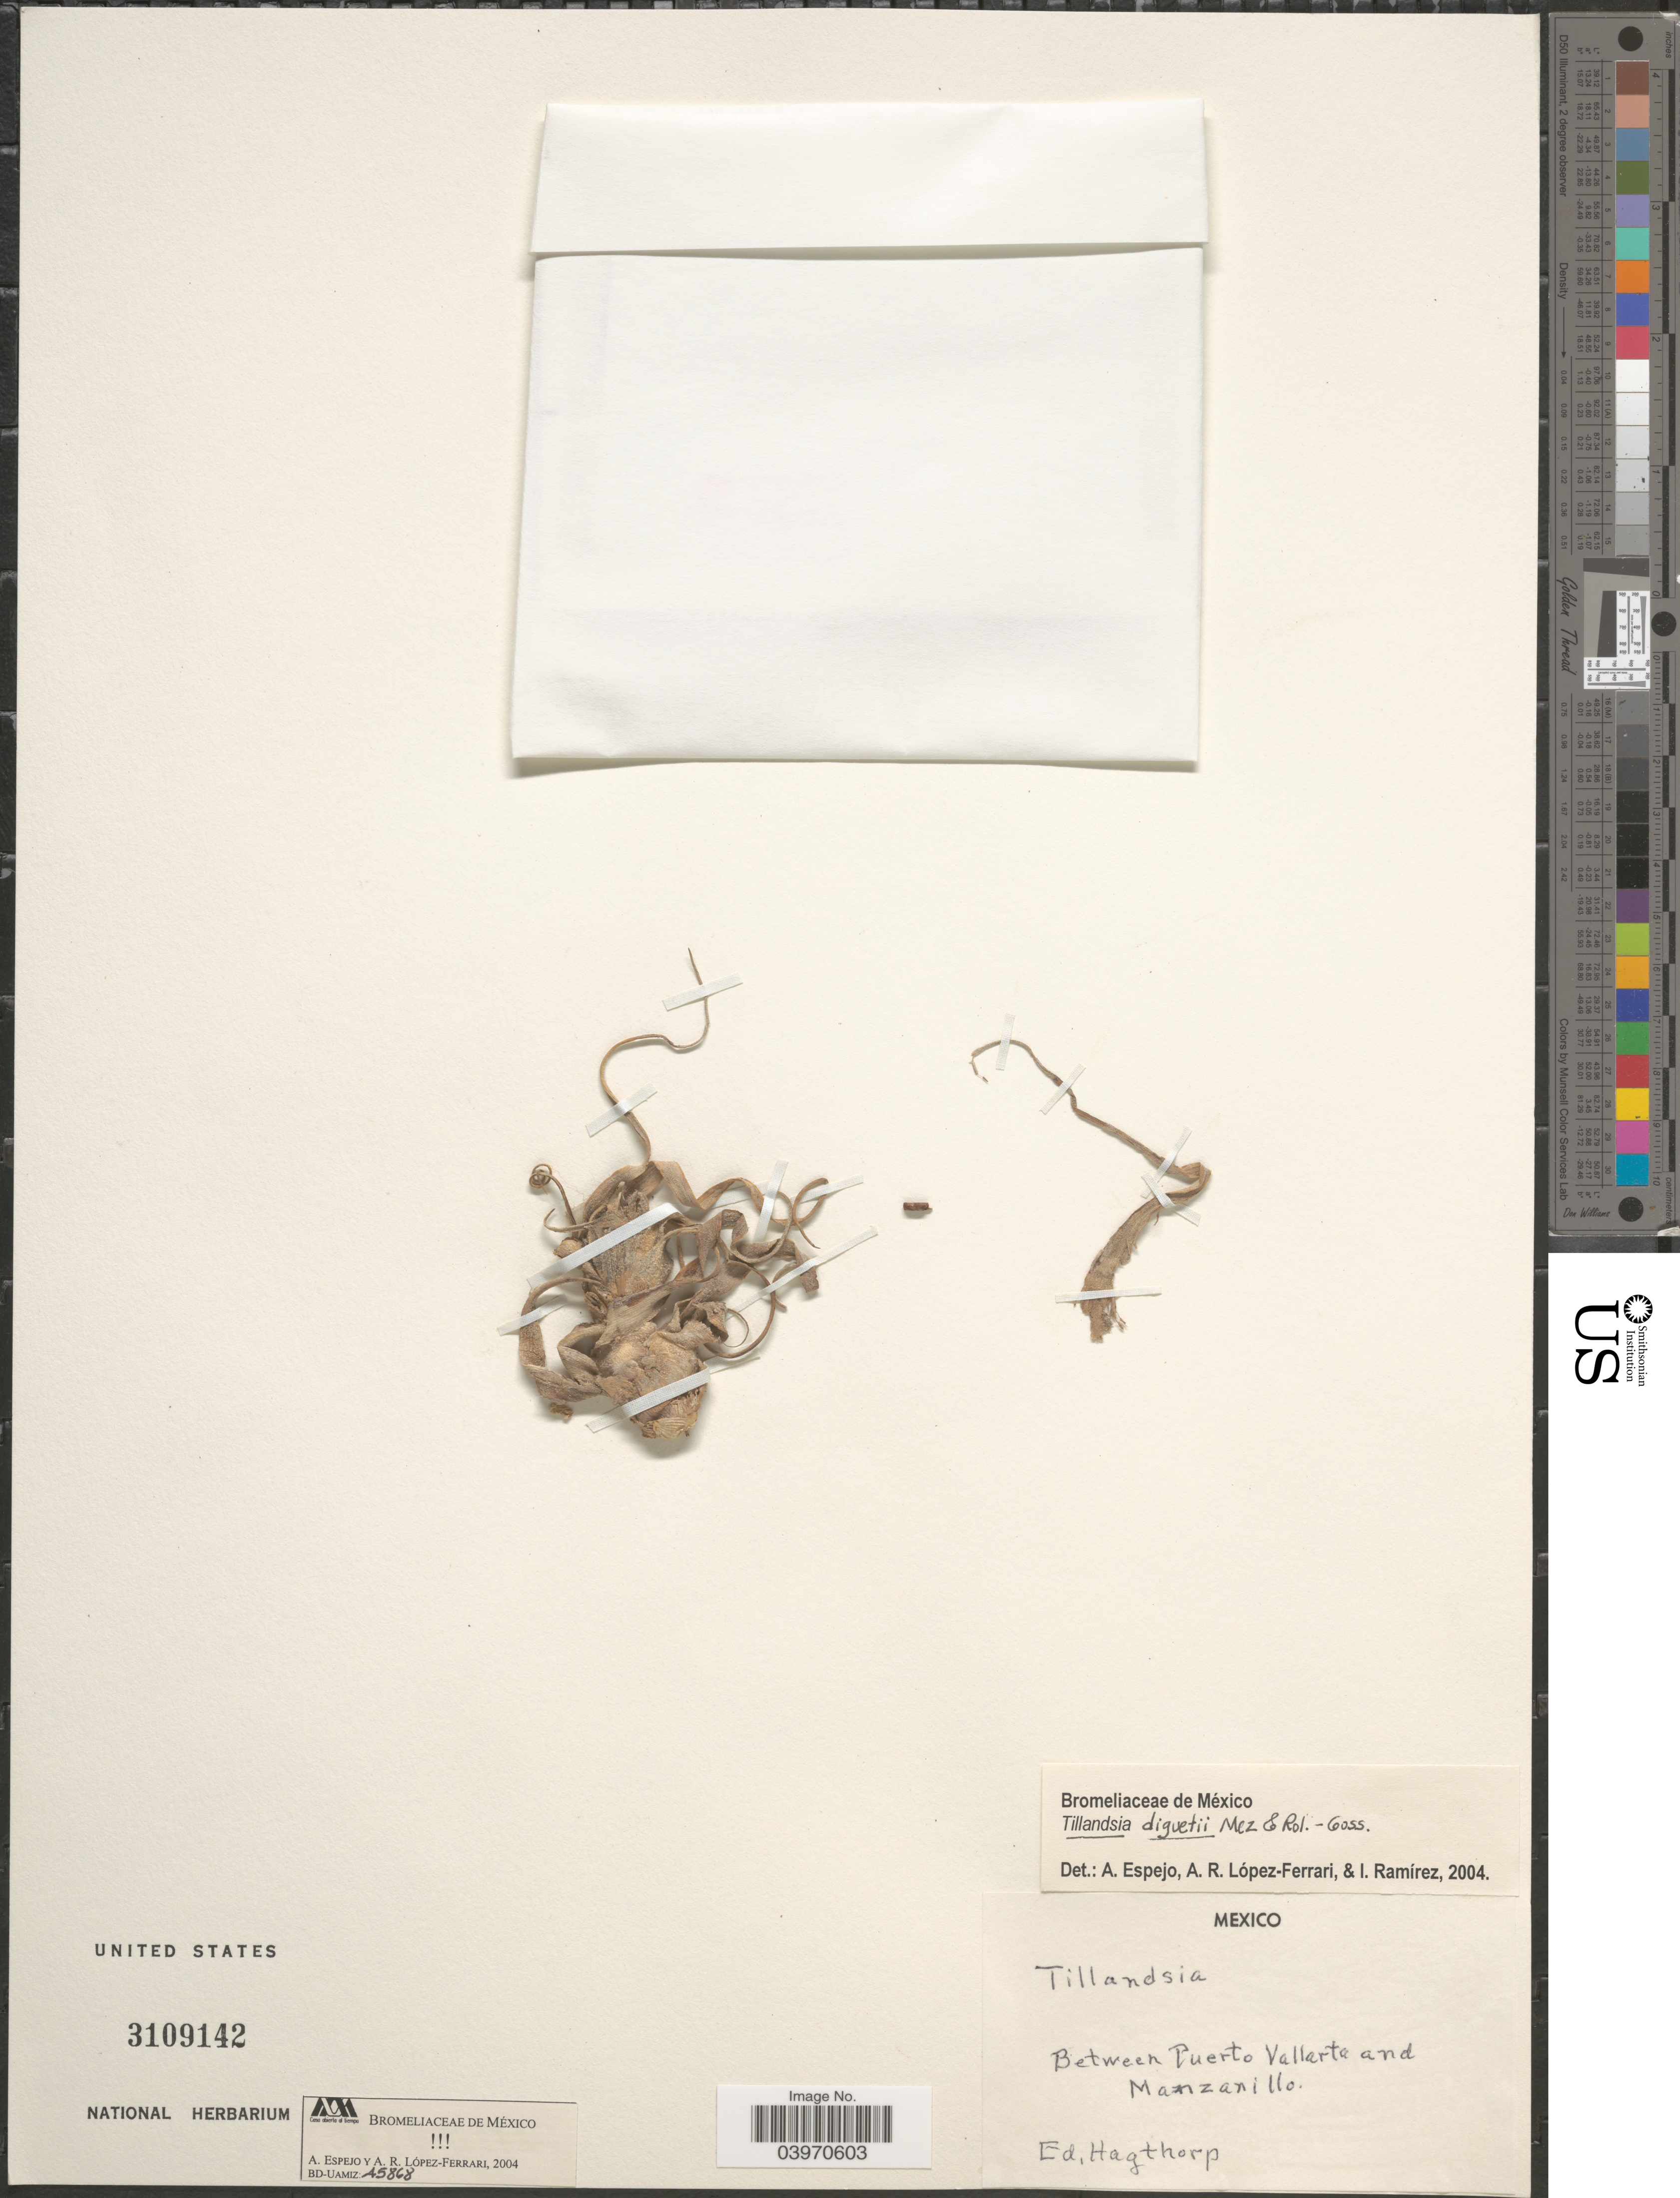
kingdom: Plantae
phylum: Tracheophyta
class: Liliopsida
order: Poales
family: Bromeliaceae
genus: Tillandsia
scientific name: Tillandsia diguetii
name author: Mez & Rol.-Goss.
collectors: E. Hagthrop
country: Mexico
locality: Between Puerto Vallarta and Manzanillo.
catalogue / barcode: US 3109142